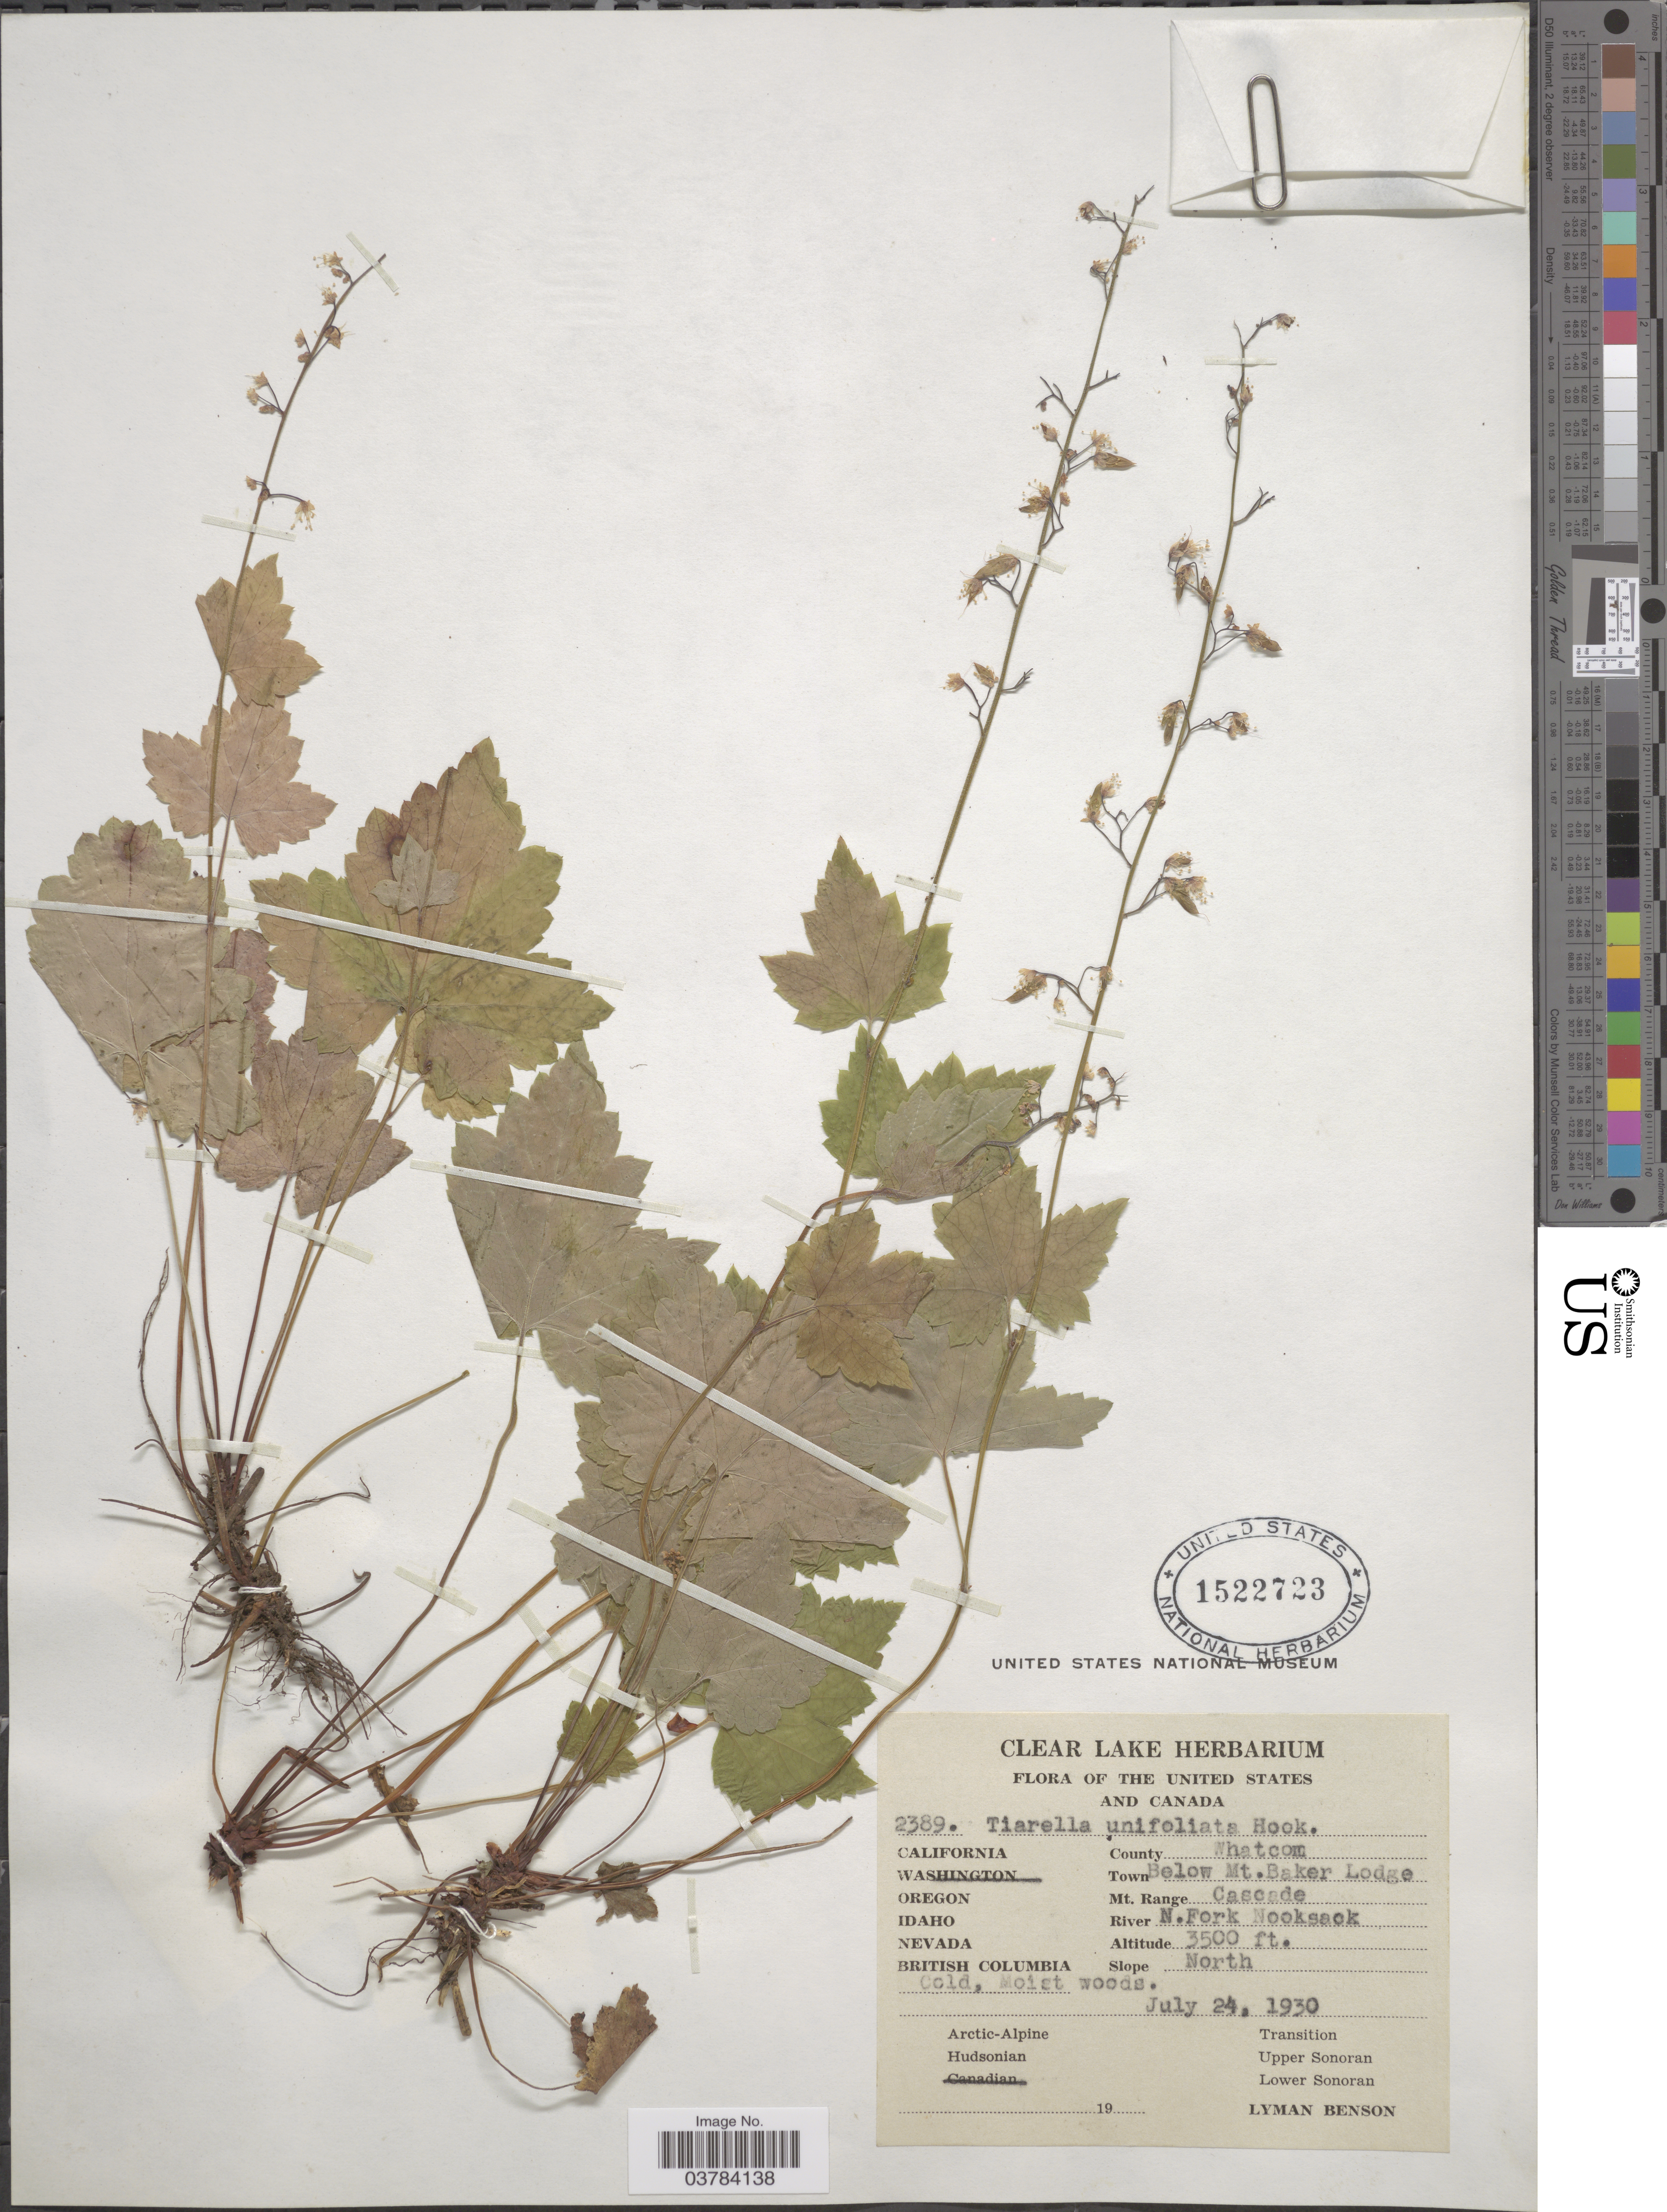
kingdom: Plantae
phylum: Tracheophyta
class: Magnoliopsida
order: Saxifragales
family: Saxifragaceae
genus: Tiarella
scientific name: Tiarella unifoliata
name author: Hook.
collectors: L. D. Benson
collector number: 2389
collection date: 1930-07-24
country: United States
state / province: Washington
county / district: Whatcom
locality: County Whatcom. Town Below Mt. Baker Lodge. Mt. Range Cascade. River N. Fork Nooksack. Slope North.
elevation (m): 1067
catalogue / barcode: US 1522723